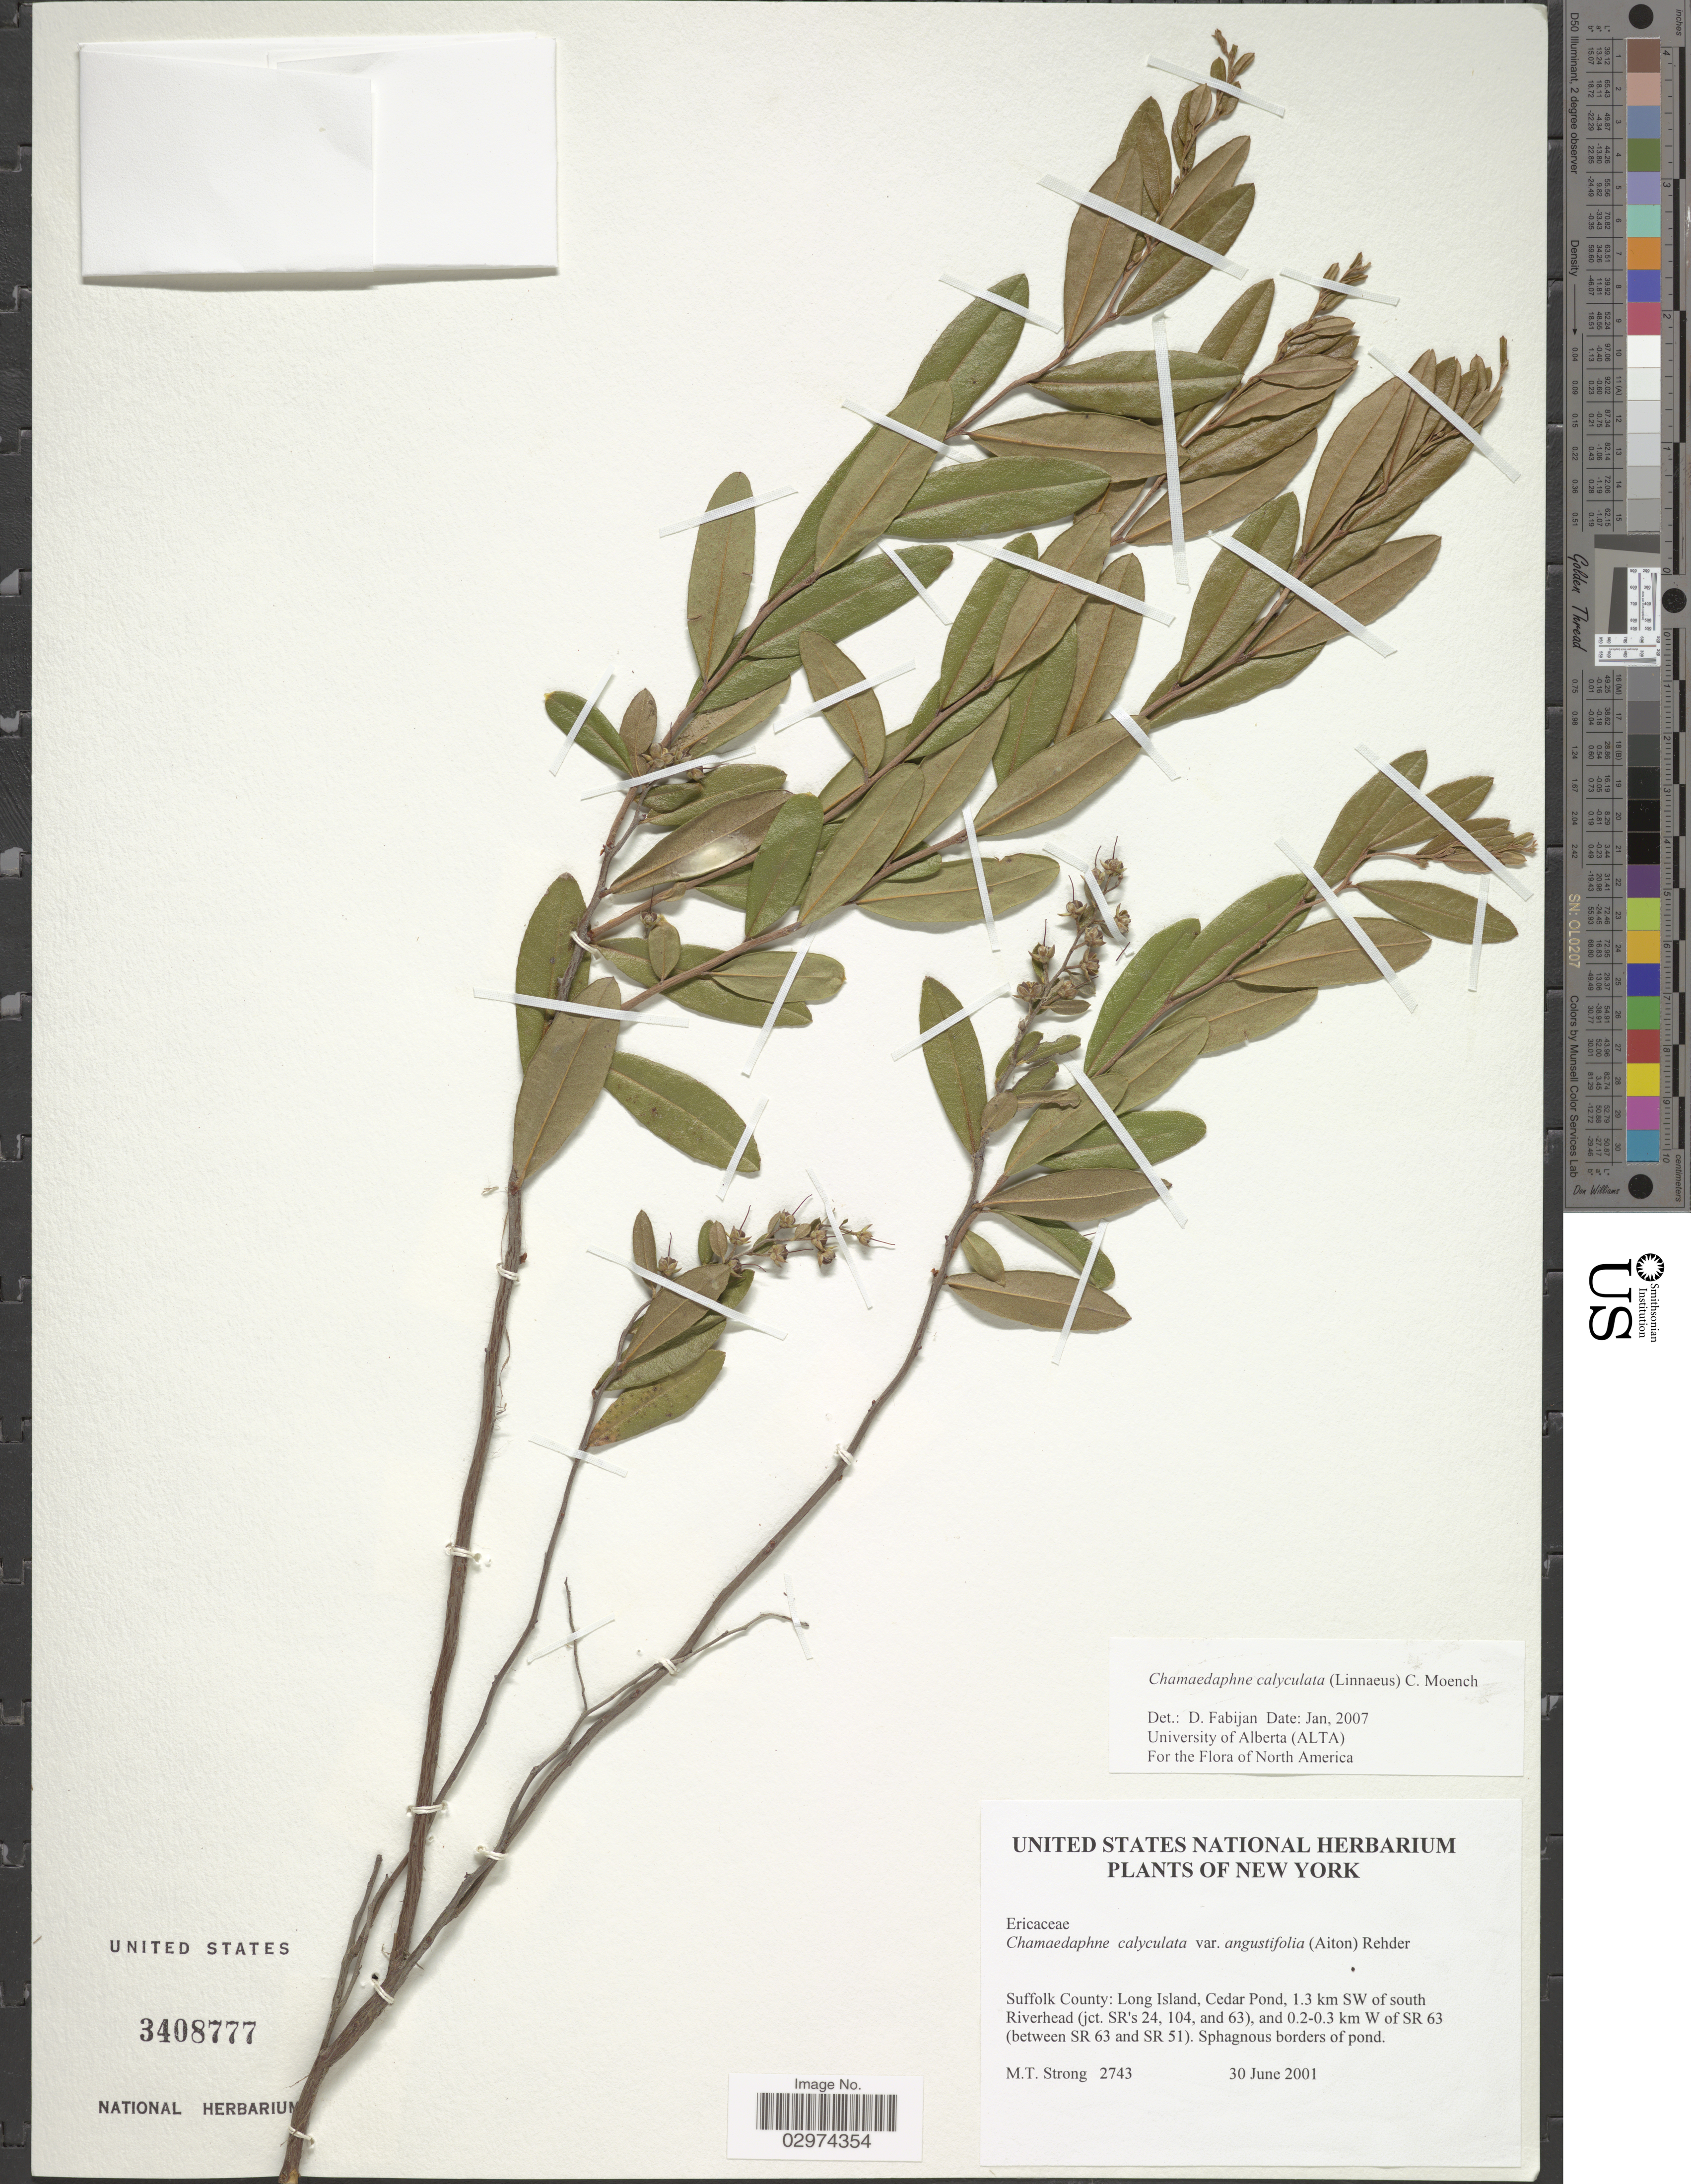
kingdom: Plantae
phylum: Tracheophyta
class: Magnoliopsida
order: Ericales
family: Ericaceae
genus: Chamaedaphne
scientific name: Chamaedaphne calyculata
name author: (L.) Moench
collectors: M. T. Strong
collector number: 2743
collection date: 2001-06-30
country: United States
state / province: New York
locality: Suffolk County: Long Island, Cedar Pond, 1.3 km SW of south Riverhead (jct. SR's 24, 104, and 63), and 0.2-0.3 km W of SR 63 (between SR 63 and SR 51).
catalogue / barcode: US 3408777